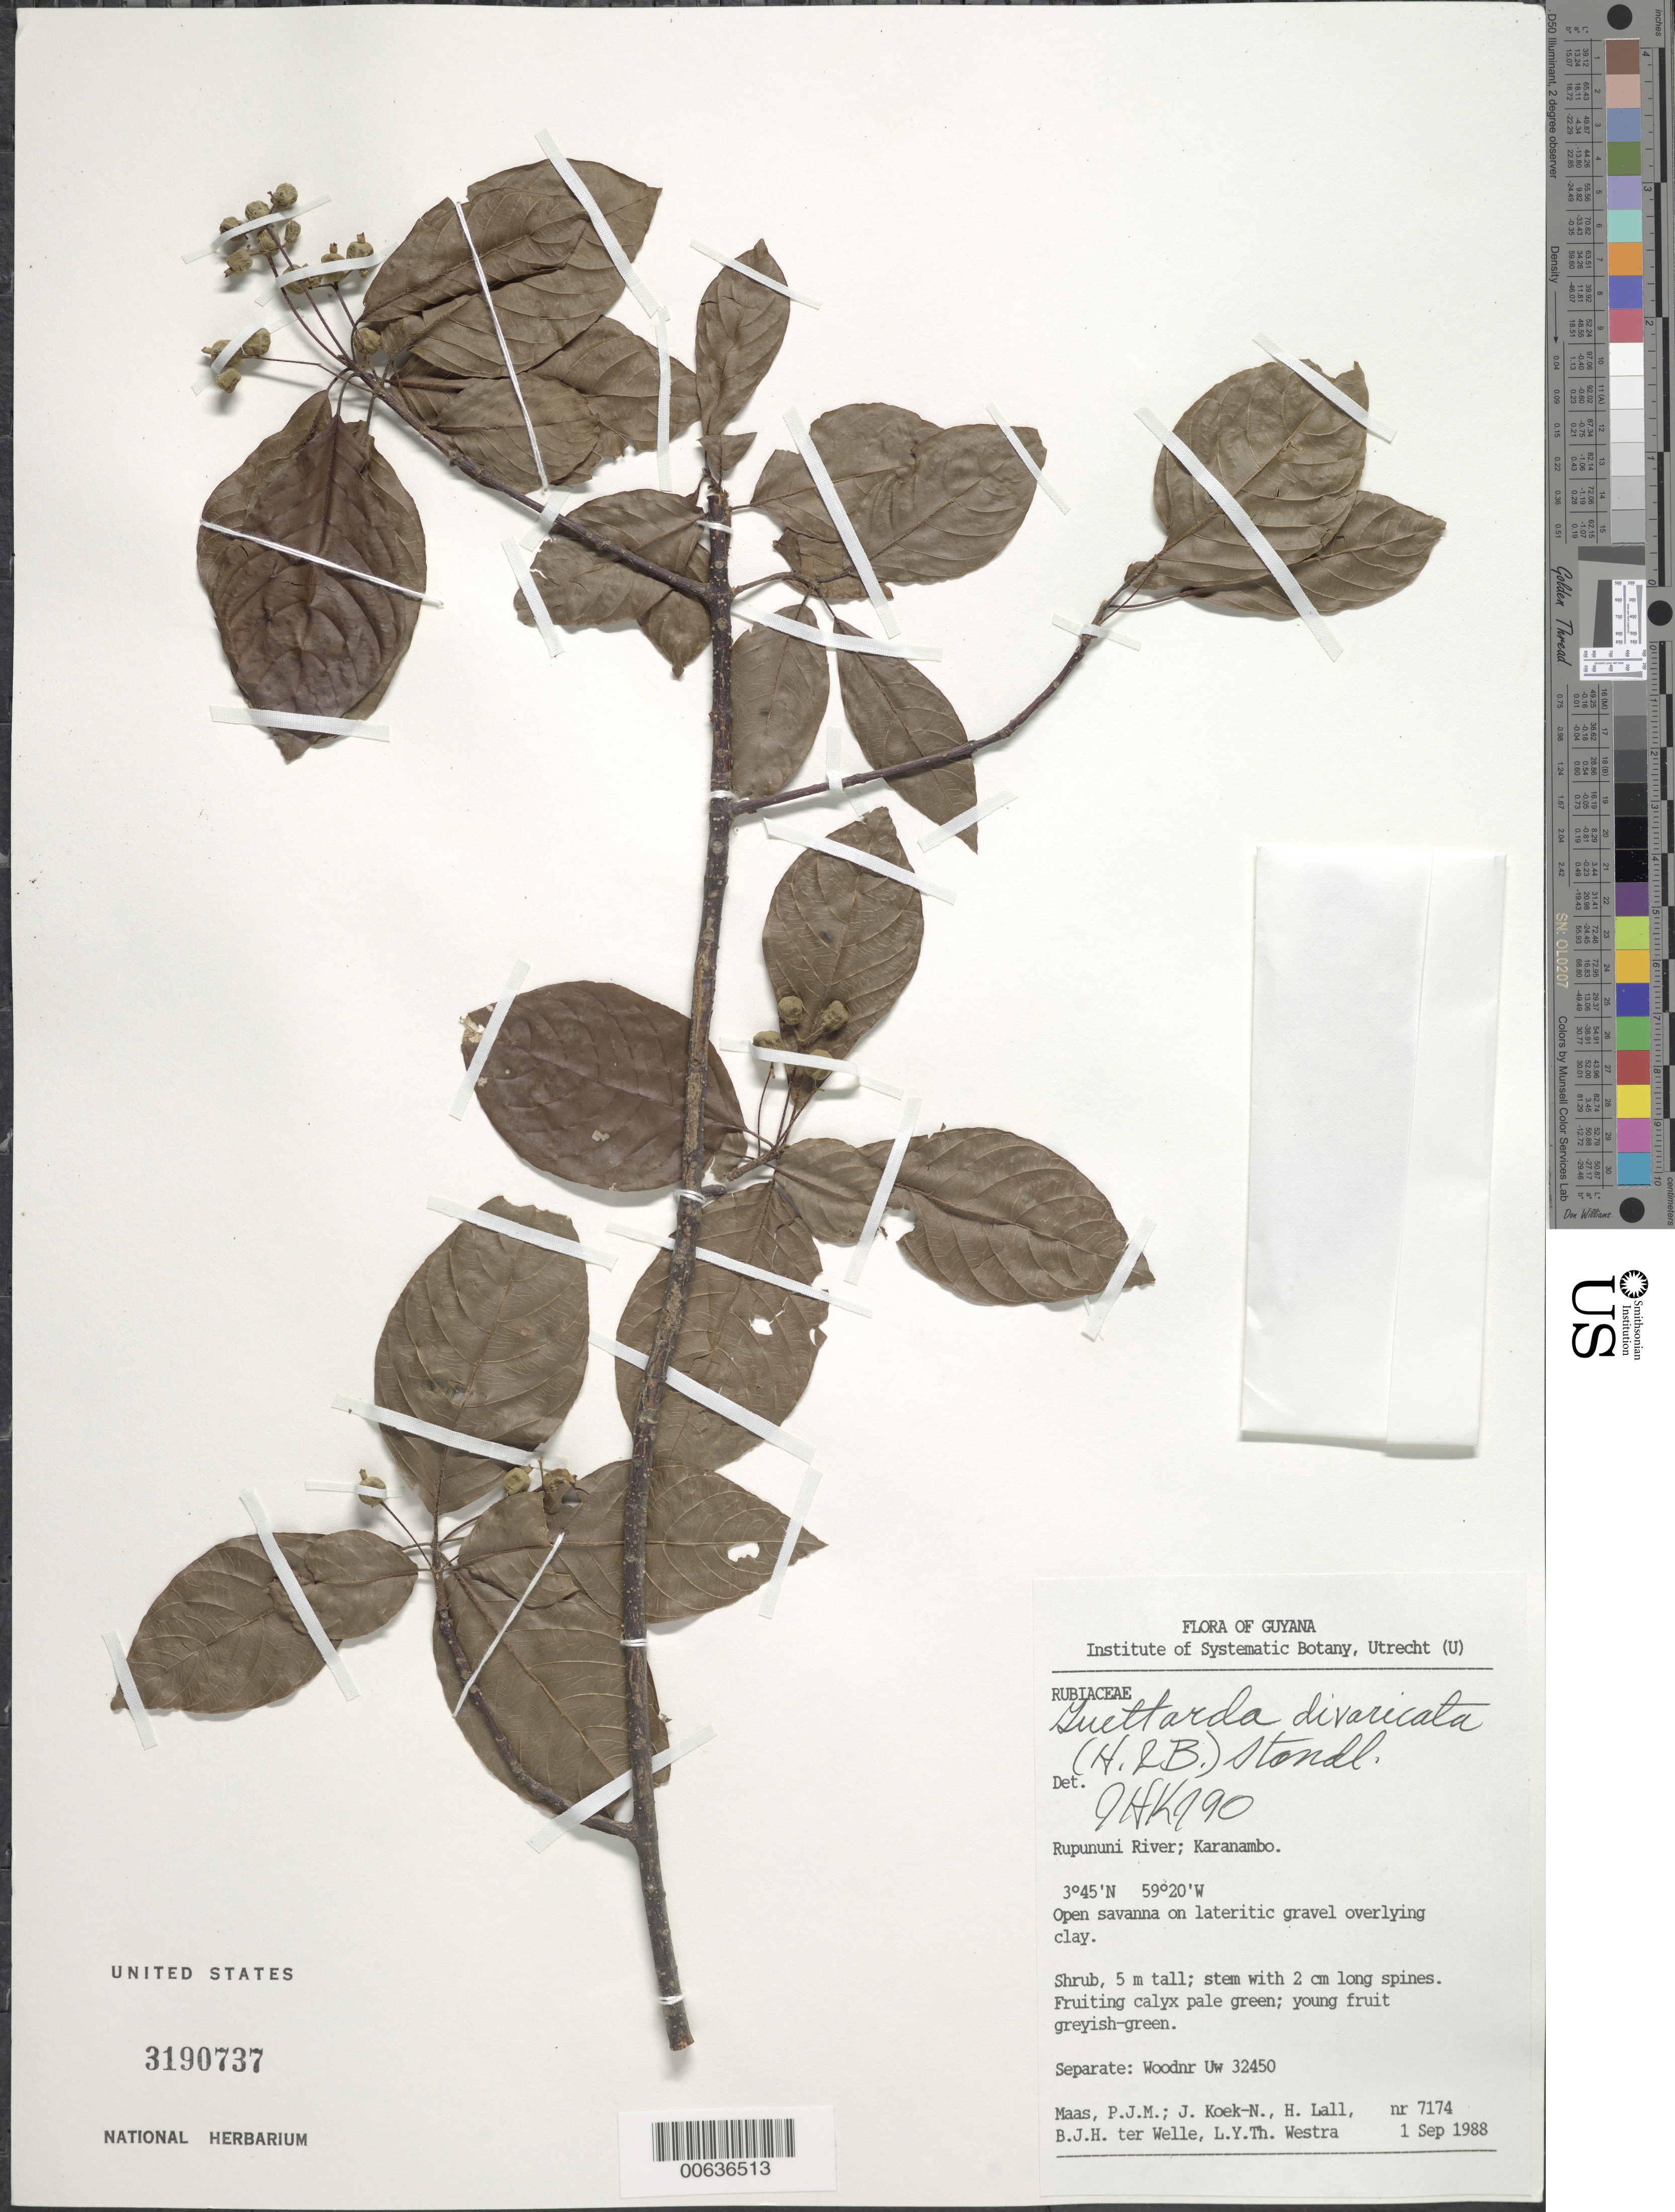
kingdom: Plantae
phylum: Tracheophyta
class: Magnoliopsida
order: Gentianales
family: Rubiaceae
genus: Guettarda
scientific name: Guettarda divaricata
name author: (Humb. & Bonpl. ex Roem. & Schult.) Standl.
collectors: P. Maas, J. Koek-Noorman, H. Lall, B. ter Welle & L. Y. T. Westra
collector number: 7174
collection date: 1988-09-01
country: Guyana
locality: Rupununi River, Karanambo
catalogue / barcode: US 3190737